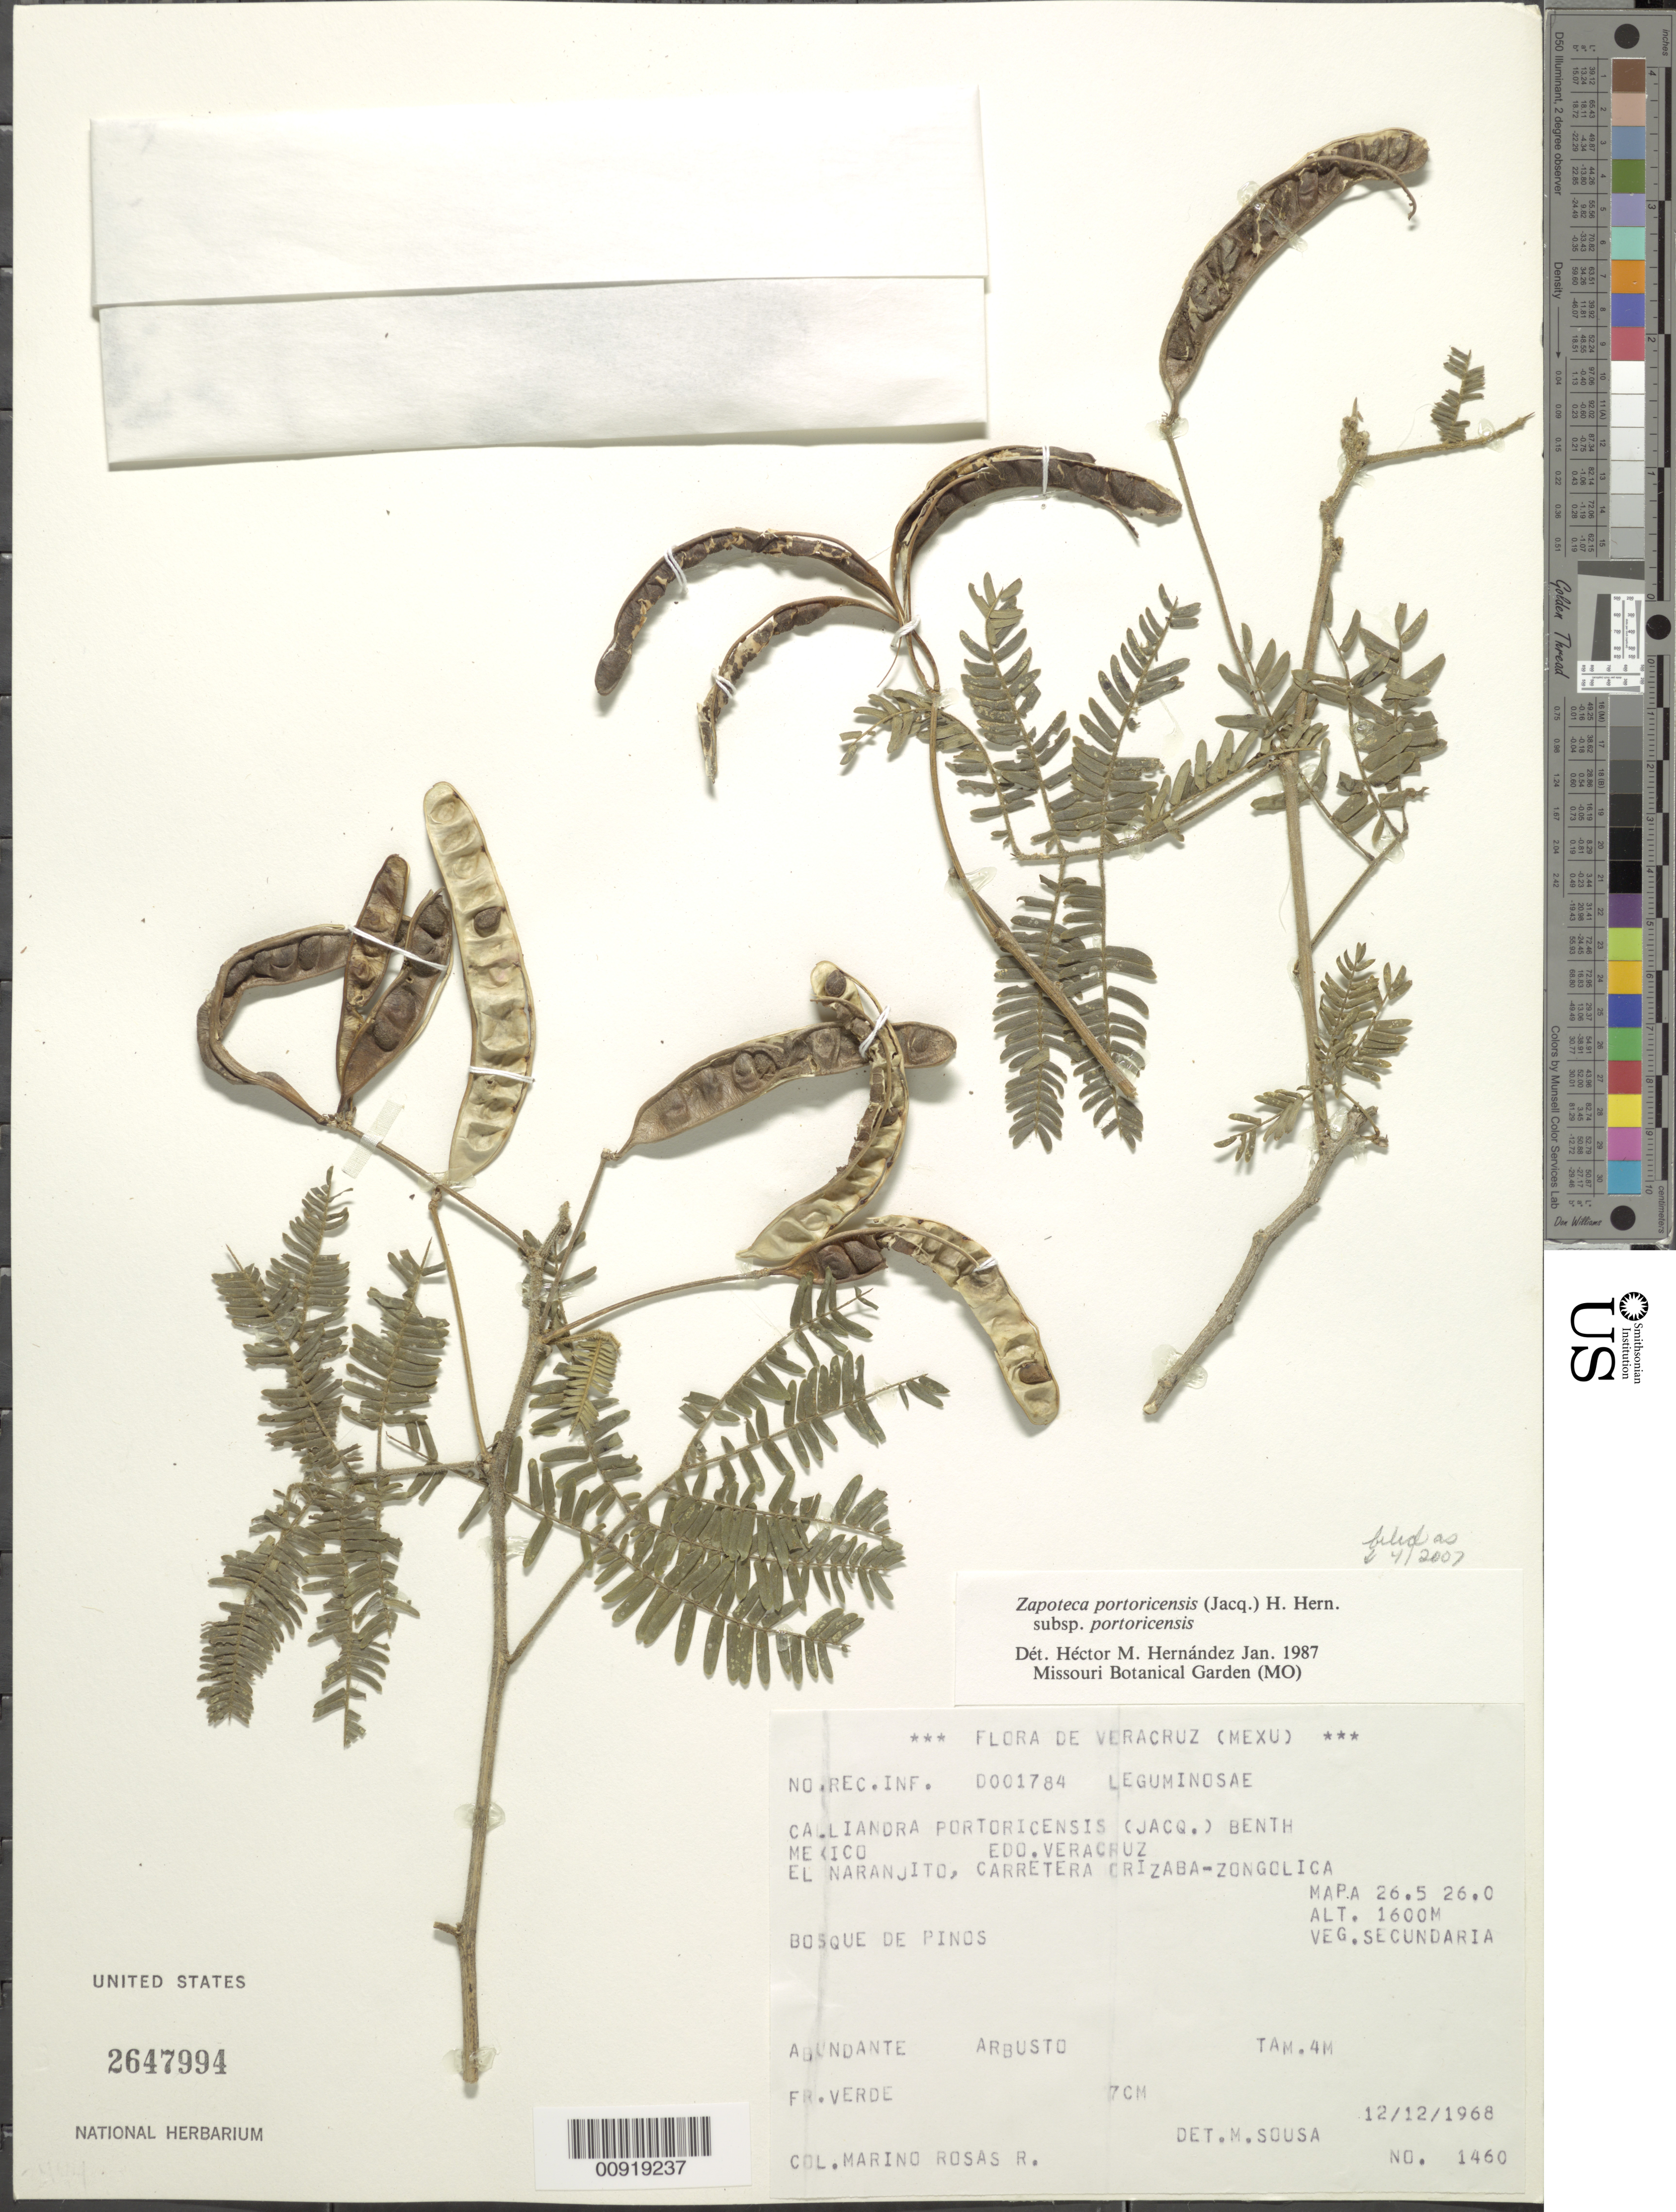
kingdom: Plantae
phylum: Tracheophyta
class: Magnoliopsida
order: Fabales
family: Fabaceae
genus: Zapoteca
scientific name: Zapoteca portoricensis subsp. portoricensis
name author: (Jacq.) H.M. Hern.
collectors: M. Rosas R.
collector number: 1460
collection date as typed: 12 Dec 1968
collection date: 1968-12-12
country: Mexico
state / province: Veracruz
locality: El Naranjito, carretera Orizaba-Zongolica. Mapa 26.5 26.0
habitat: Veg. secundaria. Bosque de pinos.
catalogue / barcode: US 2647994